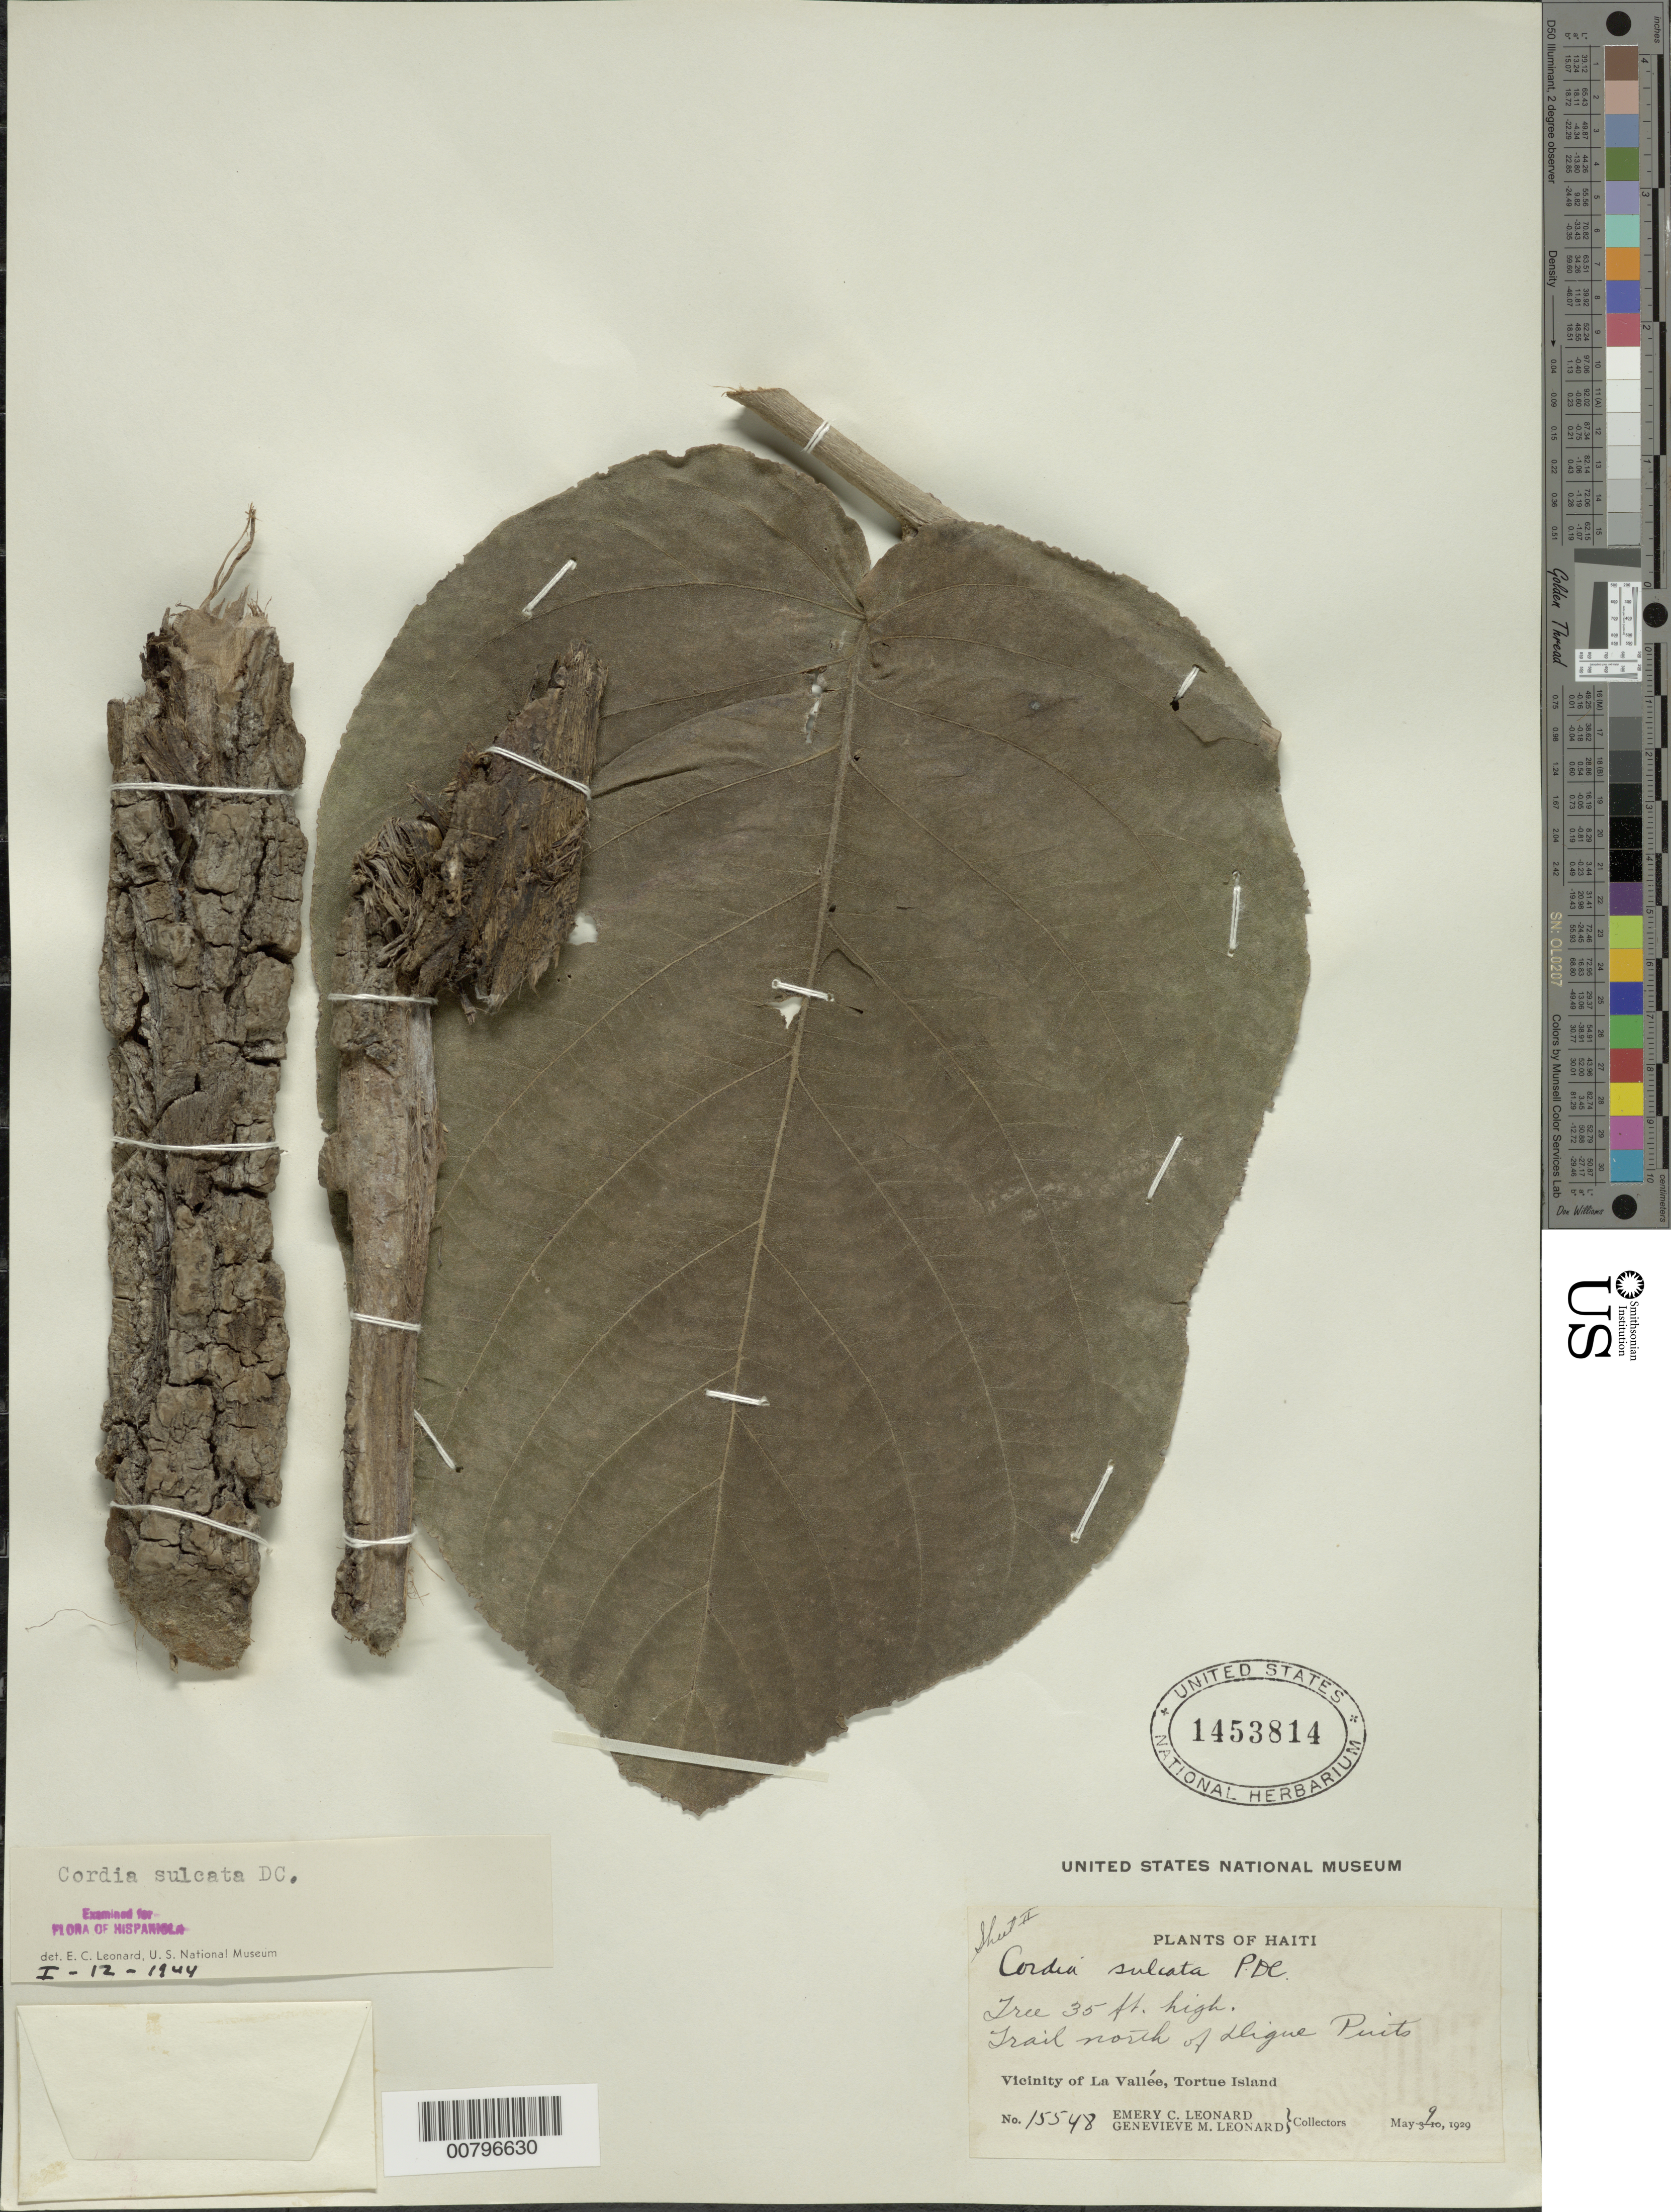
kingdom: Plantae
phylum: Tracheophyta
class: Magnoliopsida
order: Boraginales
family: Cordiaceae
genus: Cordia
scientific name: Cordia sulcata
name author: DC.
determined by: Leonard, Emery C., (US)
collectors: E. C. Leonard & G. M. Leonard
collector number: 15548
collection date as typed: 09 May 1929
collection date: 1929-05-09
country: Haiti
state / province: Nord-Óuest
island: Île de la Tortue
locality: Tortue Island, Vicinity of La Vallée, trail north of Dique Puits.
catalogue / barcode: US 1453814